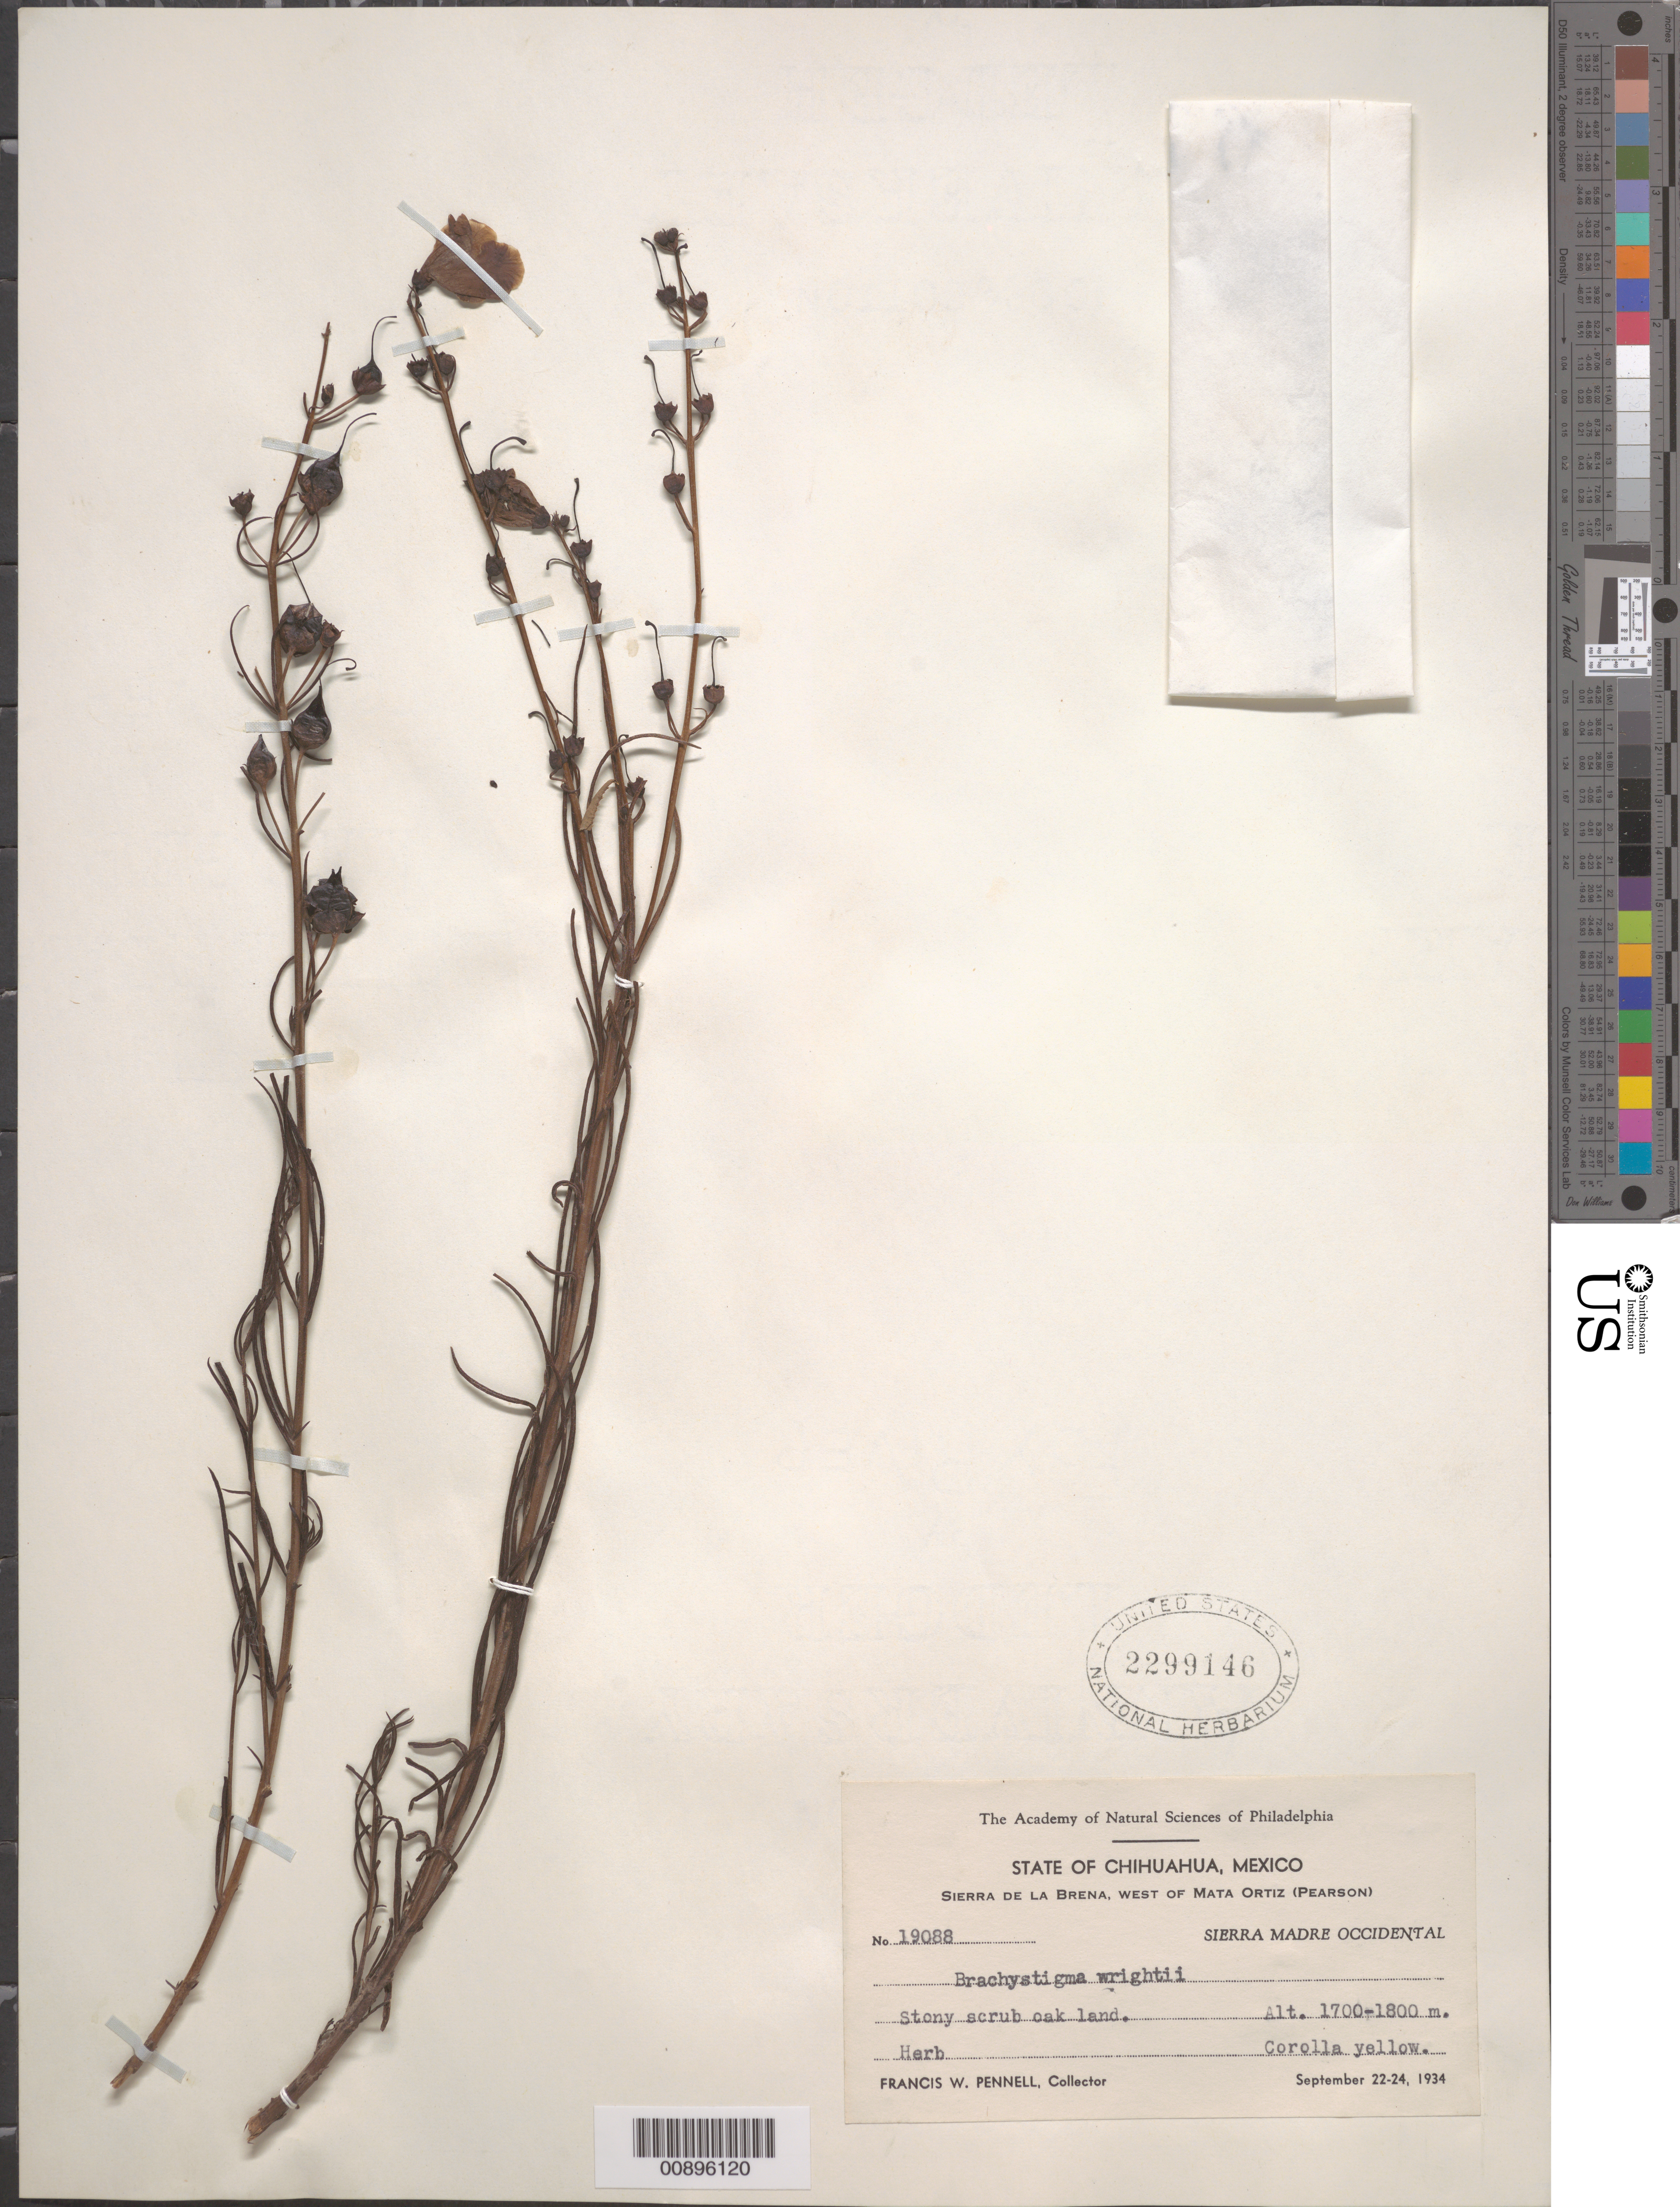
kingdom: Plantae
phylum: Tracheophyta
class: Magnoliopsida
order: Lamiales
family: Orobanchaceae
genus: Brachystigma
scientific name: Brachystigma wrightii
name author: (A. Gray) Pennell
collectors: F. W. Pennell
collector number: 19088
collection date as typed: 22 Sep 1934 to 24 Sep 1934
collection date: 1934-09-22/1934-09-24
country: Mexico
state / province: Chihuahua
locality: Sierra de la Breña, west of Mata Ortiz (Pearson). Sierra Madre Occidental, Chihuahua.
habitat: Stony scrub oak land.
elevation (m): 1800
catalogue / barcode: US 2299146